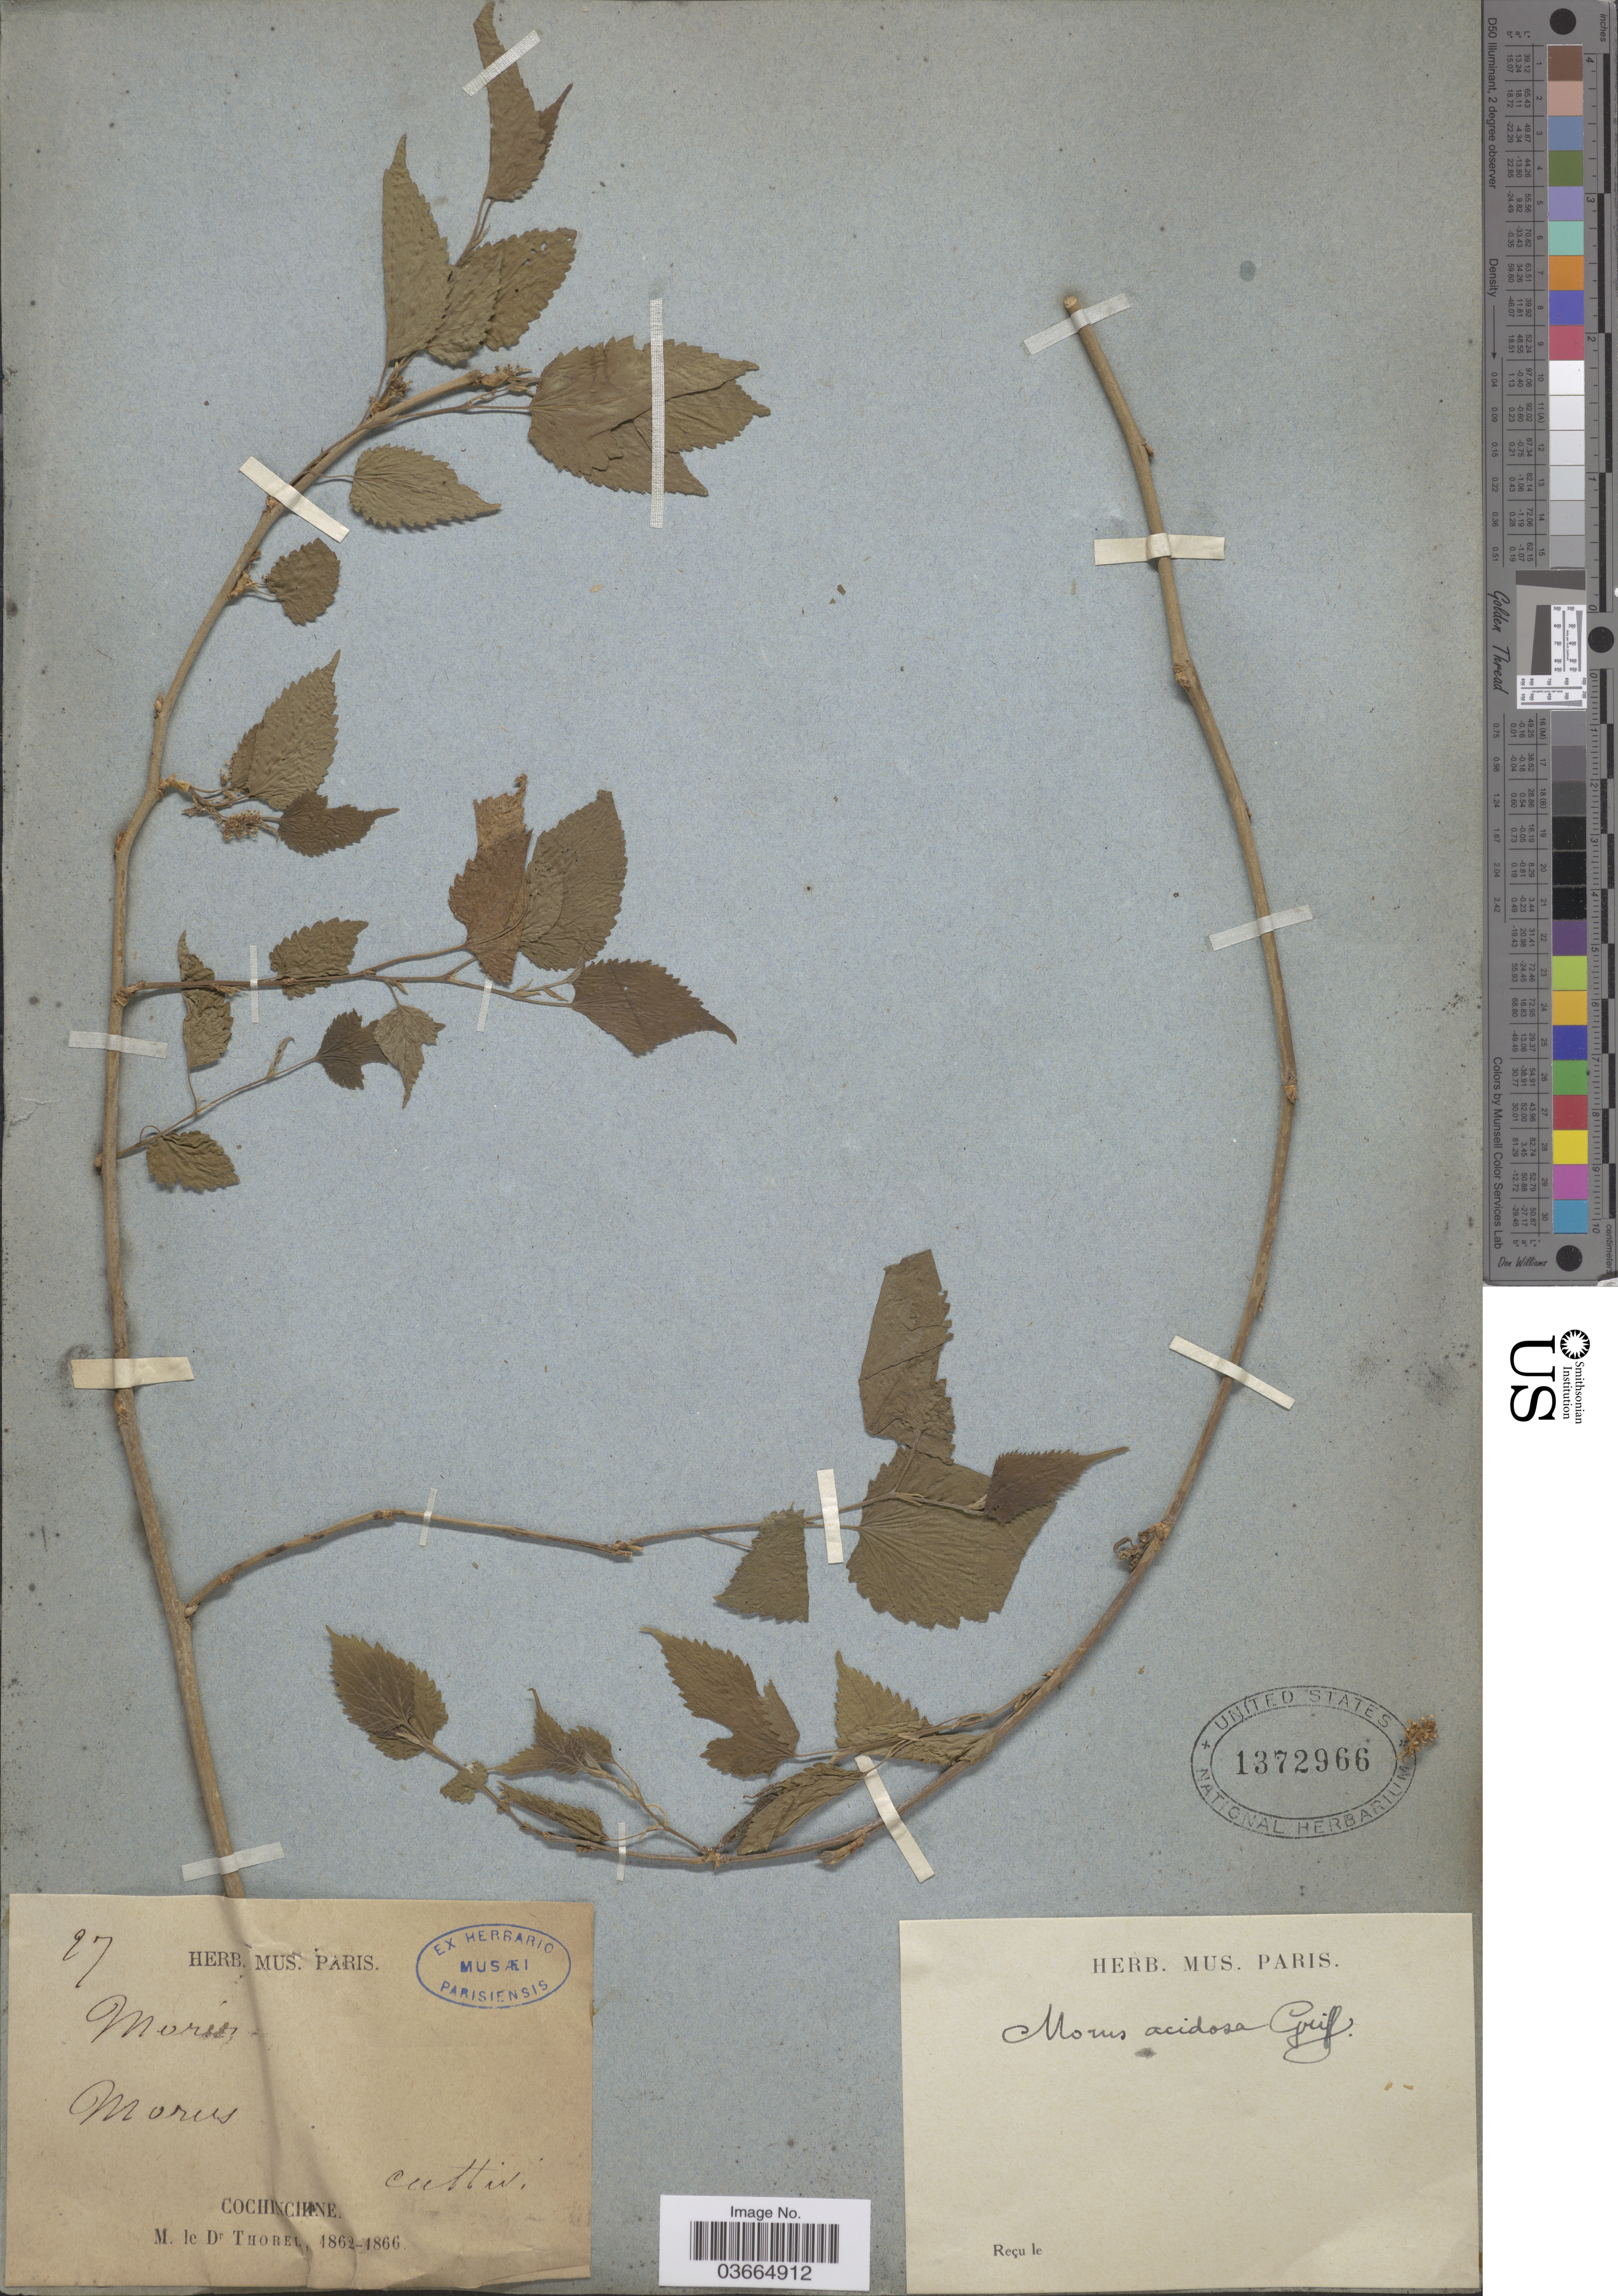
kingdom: Plantae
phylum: Tracheophyta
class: Magnoliopsida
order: Rosales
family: Moraceae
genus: Morus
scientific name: Morus acidosa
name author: Griff.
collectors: Thorel, M. "M. [=Monsieur] Thorel" DO NOT USE (error for C. Thorel)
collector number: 27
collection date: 1862/1866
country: Vietnam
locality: Cochinchine.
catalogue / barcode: US 1372966